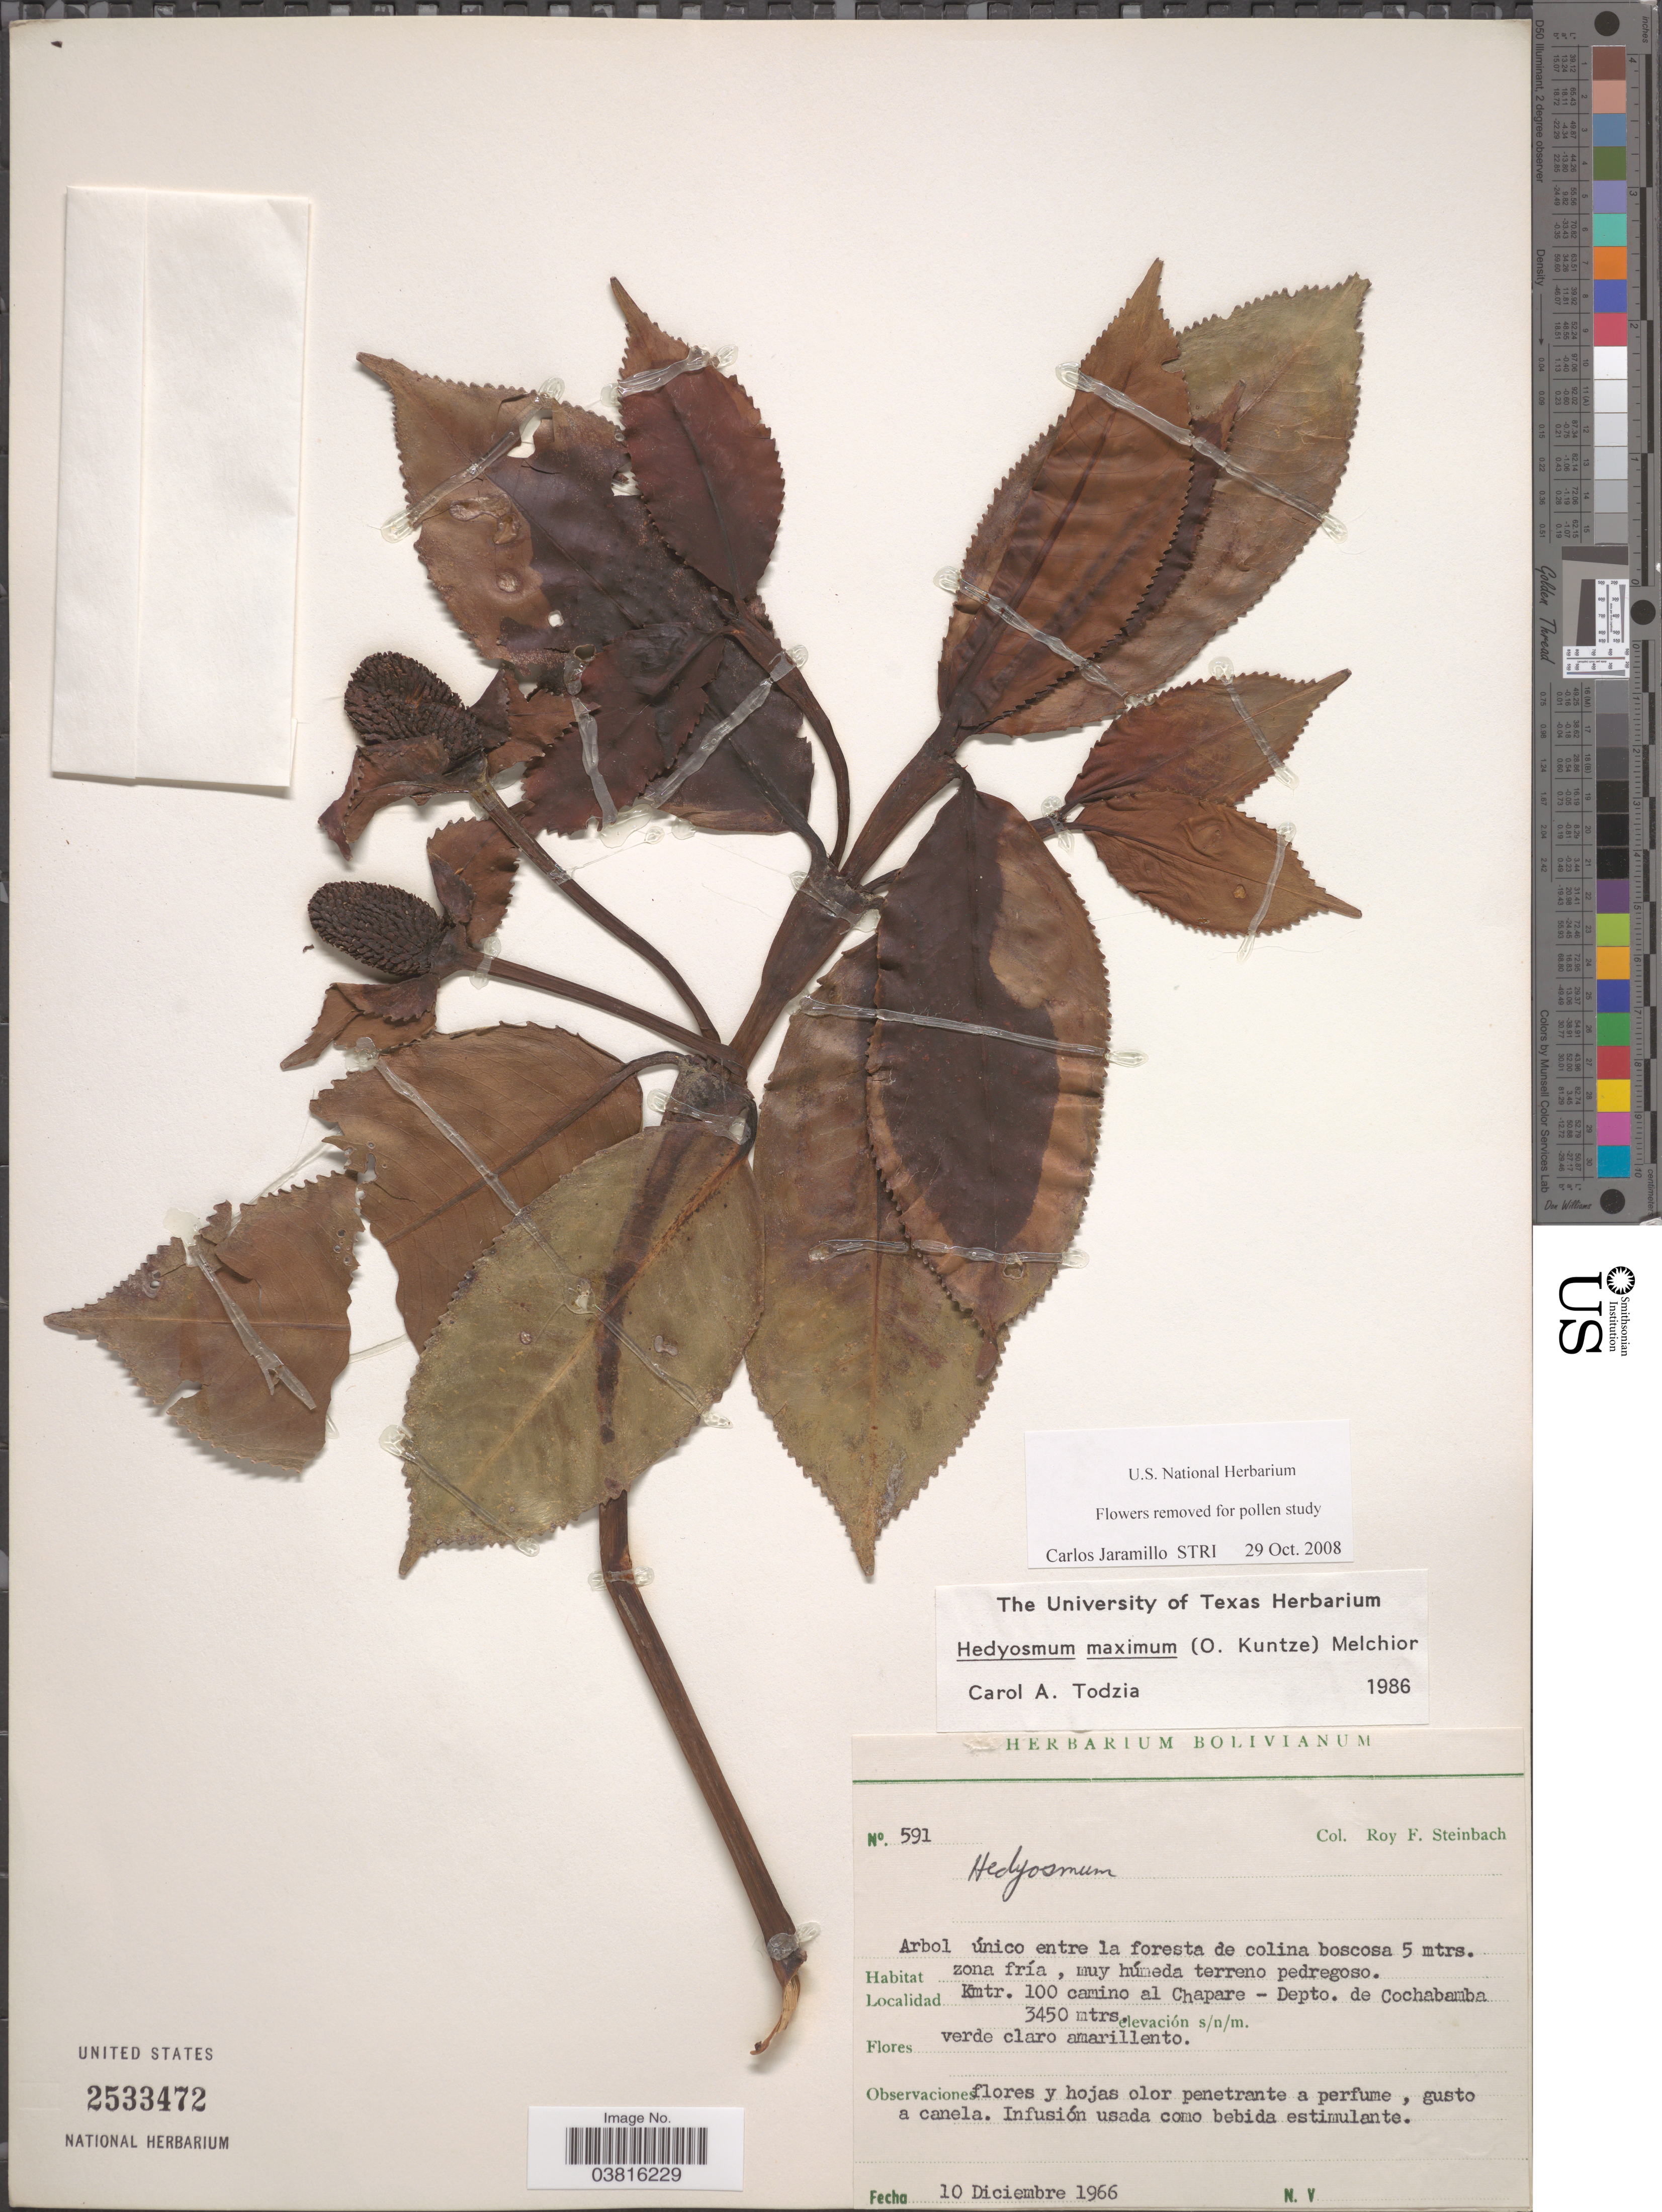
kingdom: Plantae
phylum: Tracheophyta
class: Magnoliopsida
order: Chloranthales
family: Chloranthaceae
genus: Hedyosmum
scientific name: Hedyosmum maximum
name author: (Kuntze) Melchior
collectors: R. F. Steinbach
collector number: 591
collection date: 1966-12-10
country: Bolivia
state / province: Cochabamba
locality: Kmtr. 100 camino al Chapare- Depto. de Cochabamba.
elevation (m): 3450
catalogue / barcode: US 2533472